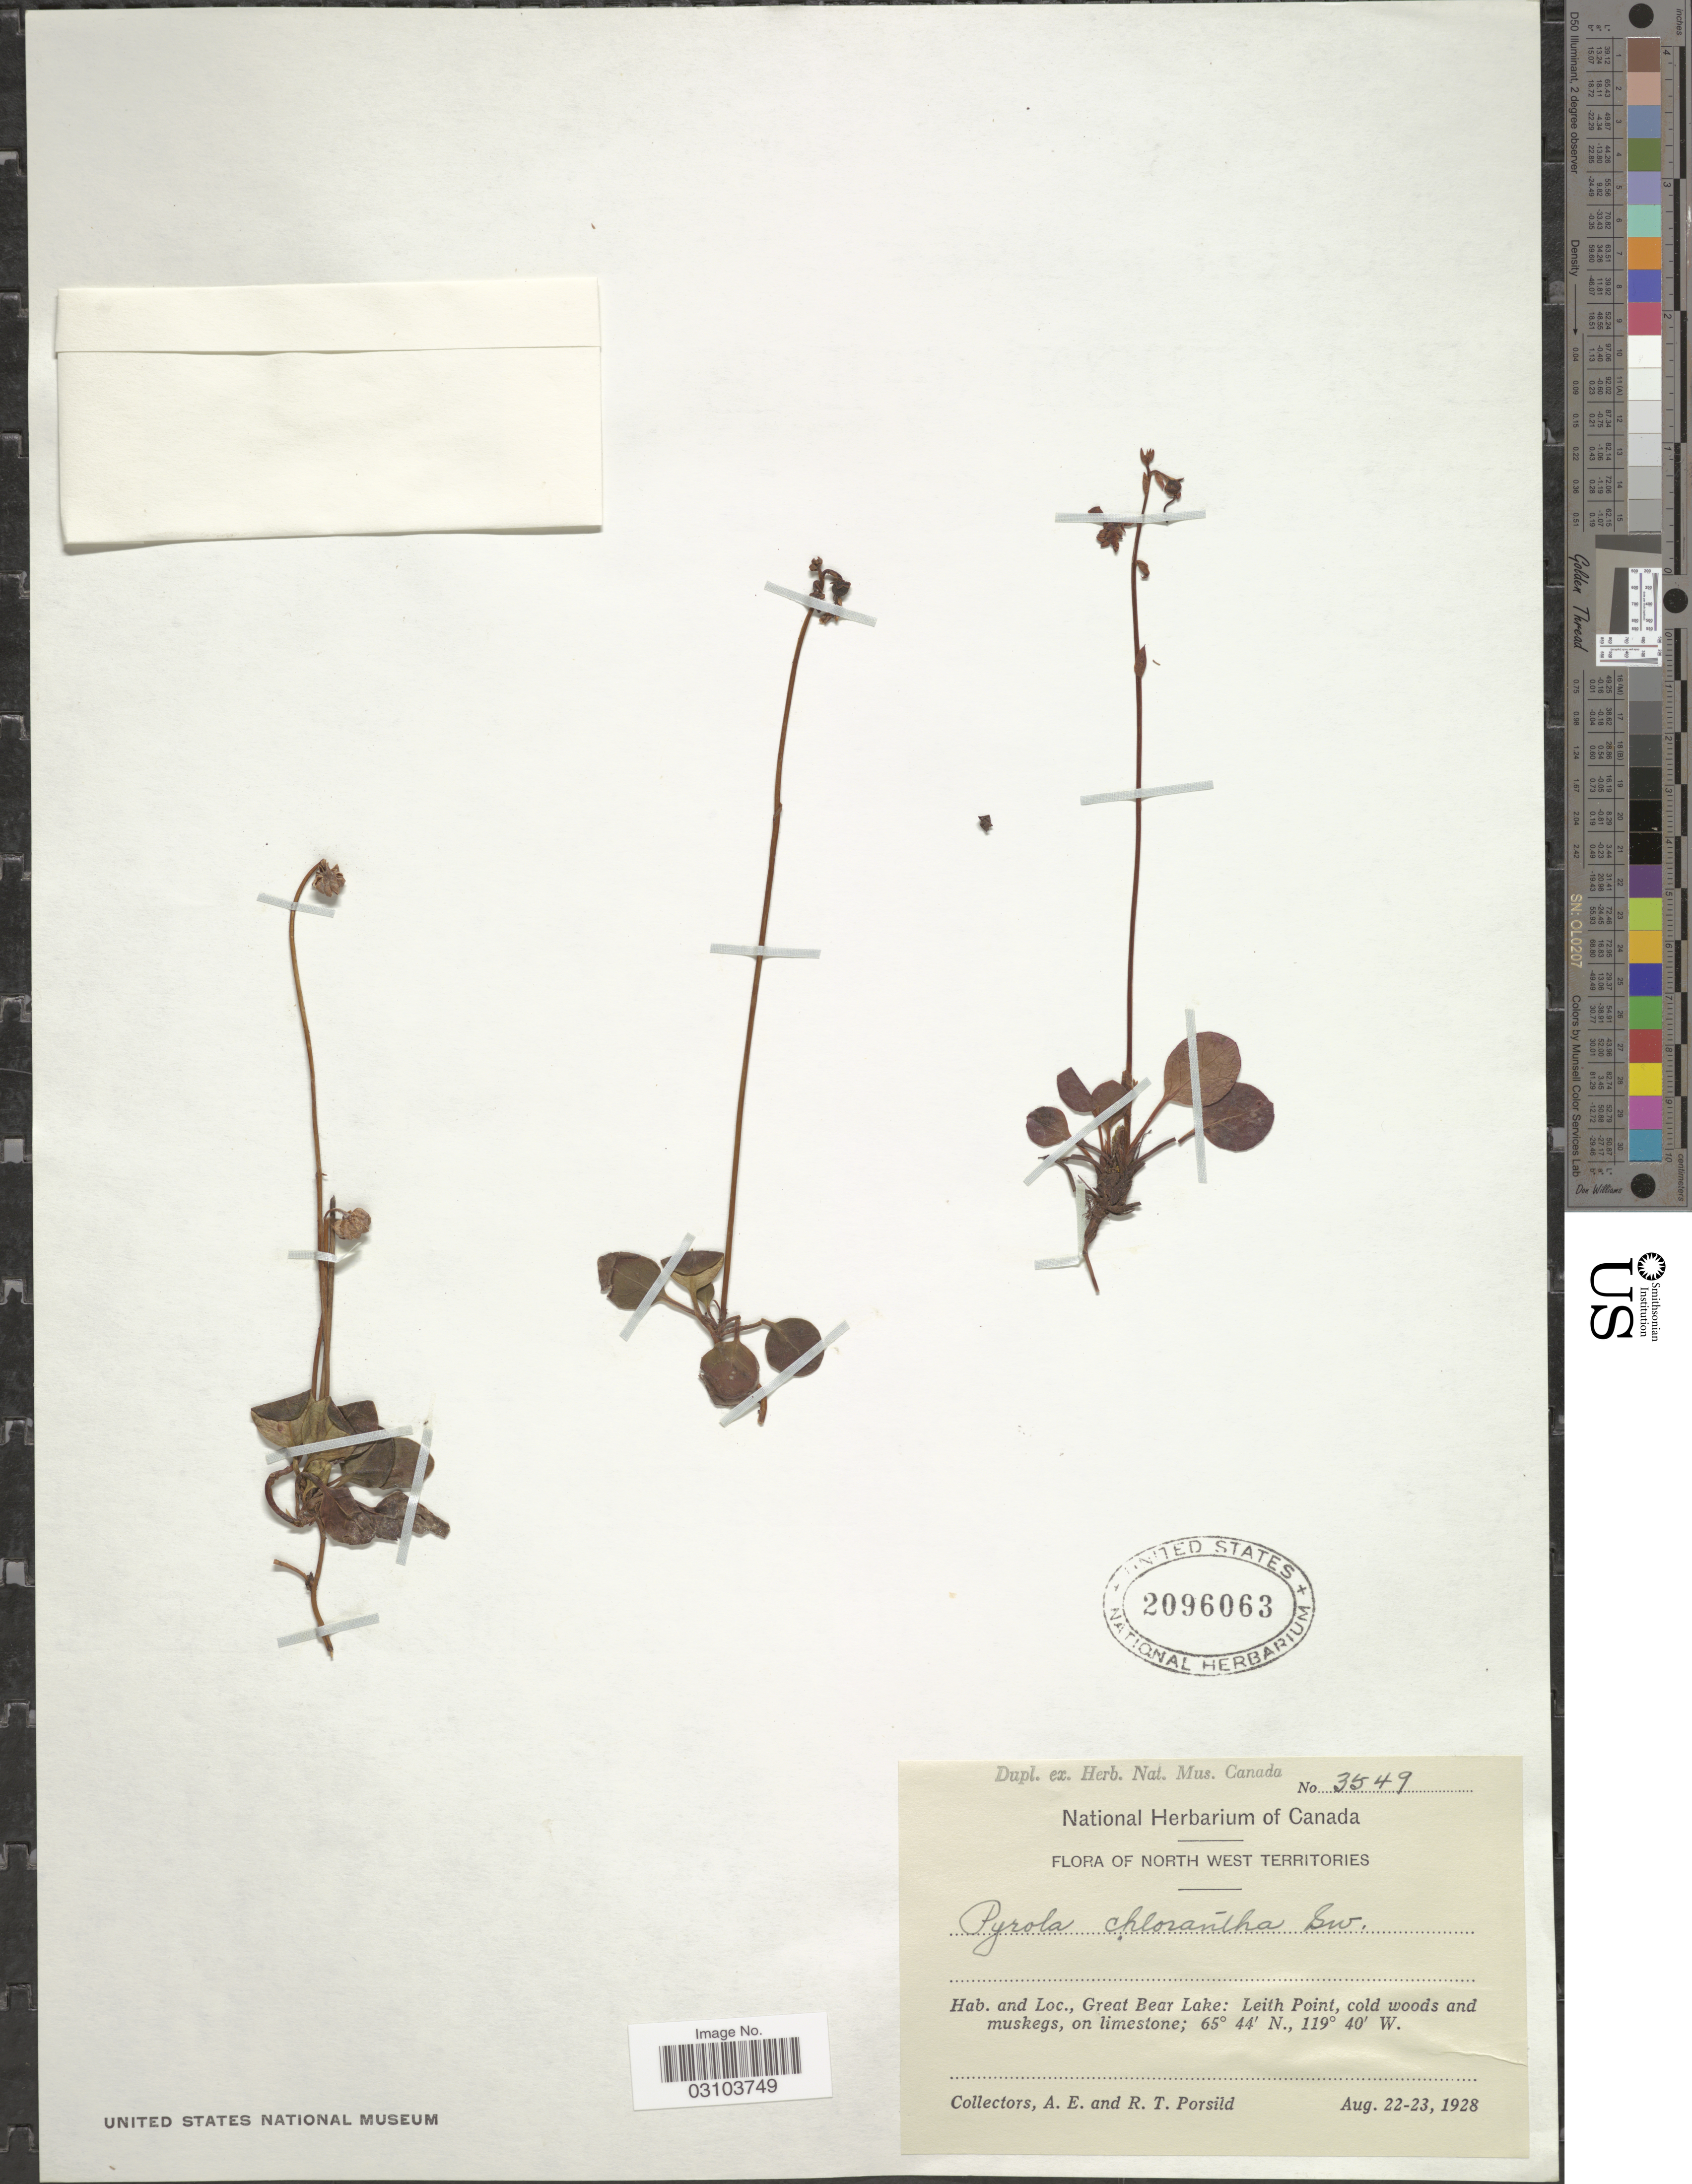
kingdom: Plantae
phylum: Tracheophyta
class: Magnoliopsida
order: Ericales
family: Ericaceae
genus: Pyrola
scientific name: Pyrola chlorantha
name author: Schweigg.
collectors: A. E. Porsild & R. T. Porsild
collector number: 3549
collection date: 1928-08-22/1928-08-23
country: Canada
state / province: Northwest Territories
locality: North West Territories. Great Bear Lake: Leith Point.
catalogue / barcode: US 2096063